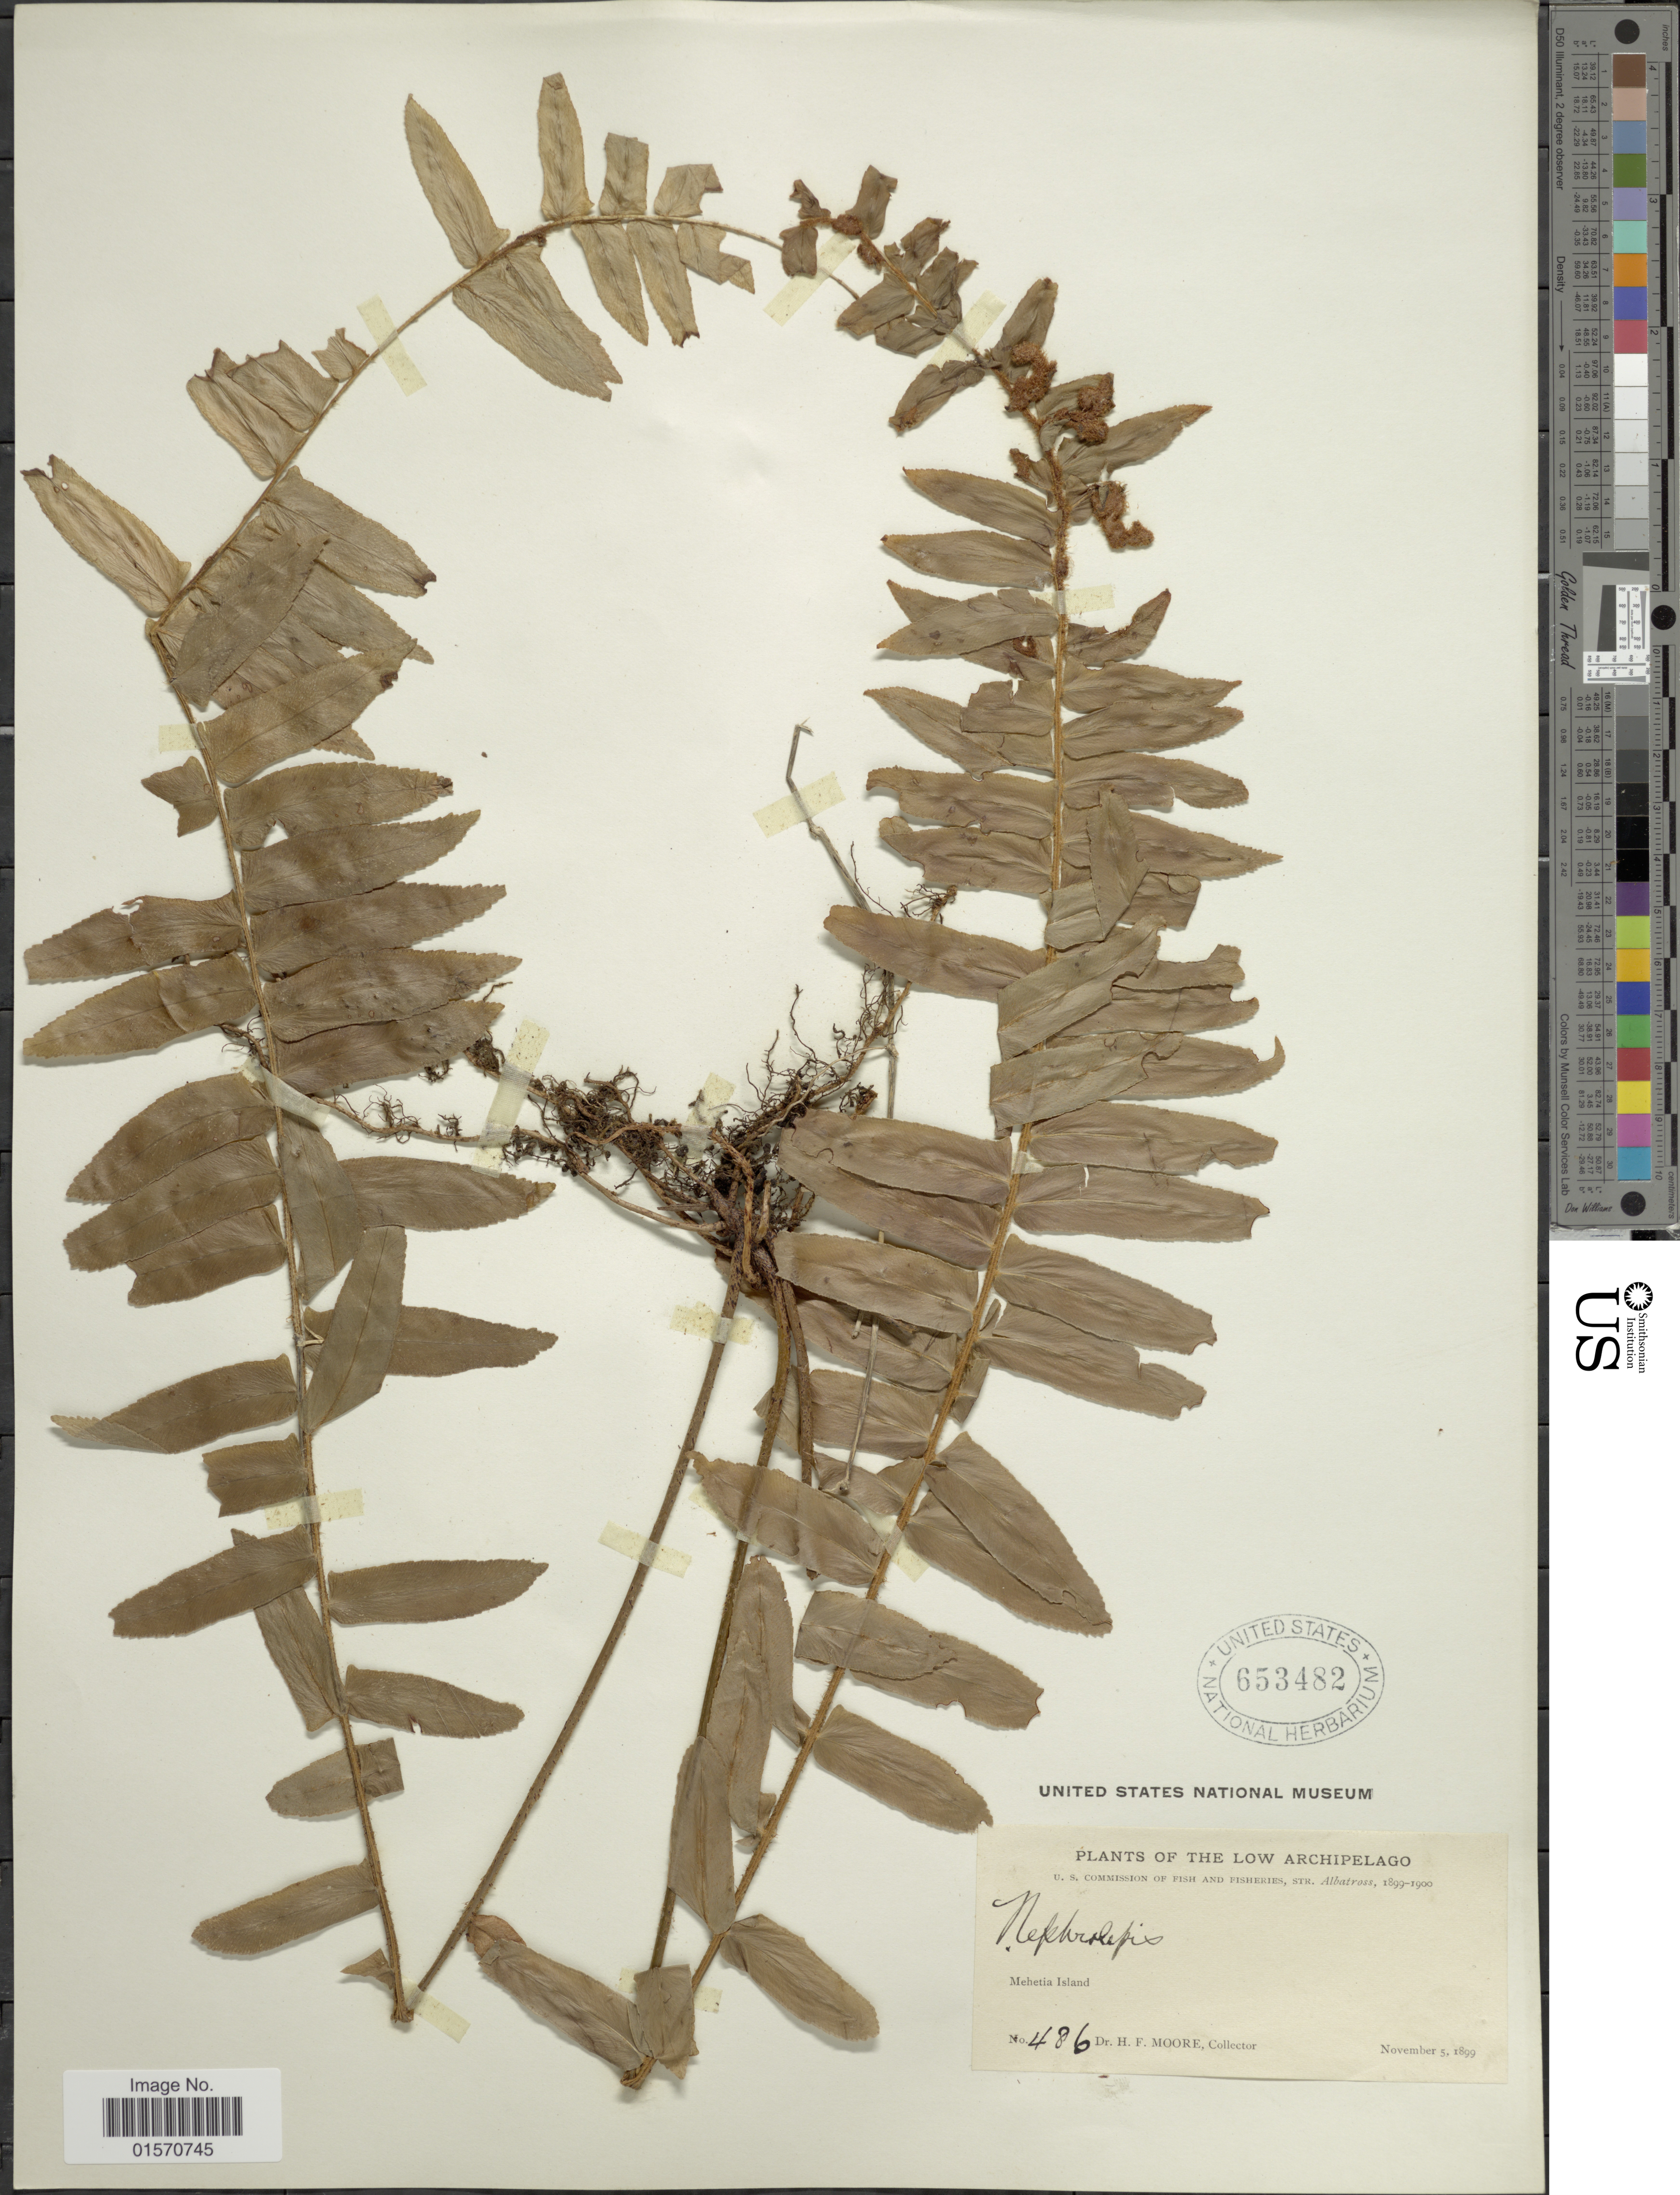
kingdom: Plantae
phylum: Tracheophyta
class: Polypodiopsida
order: Polypodiales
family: Nephrolepidaceae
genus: Nephrolepis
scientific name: Nephrolepis sp.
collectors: H. F. Moore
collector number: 486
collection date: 1899-11-05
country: French Polynesia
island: Mehetia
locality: Low Archipelago. Mehetia Island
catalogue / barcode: US 653482